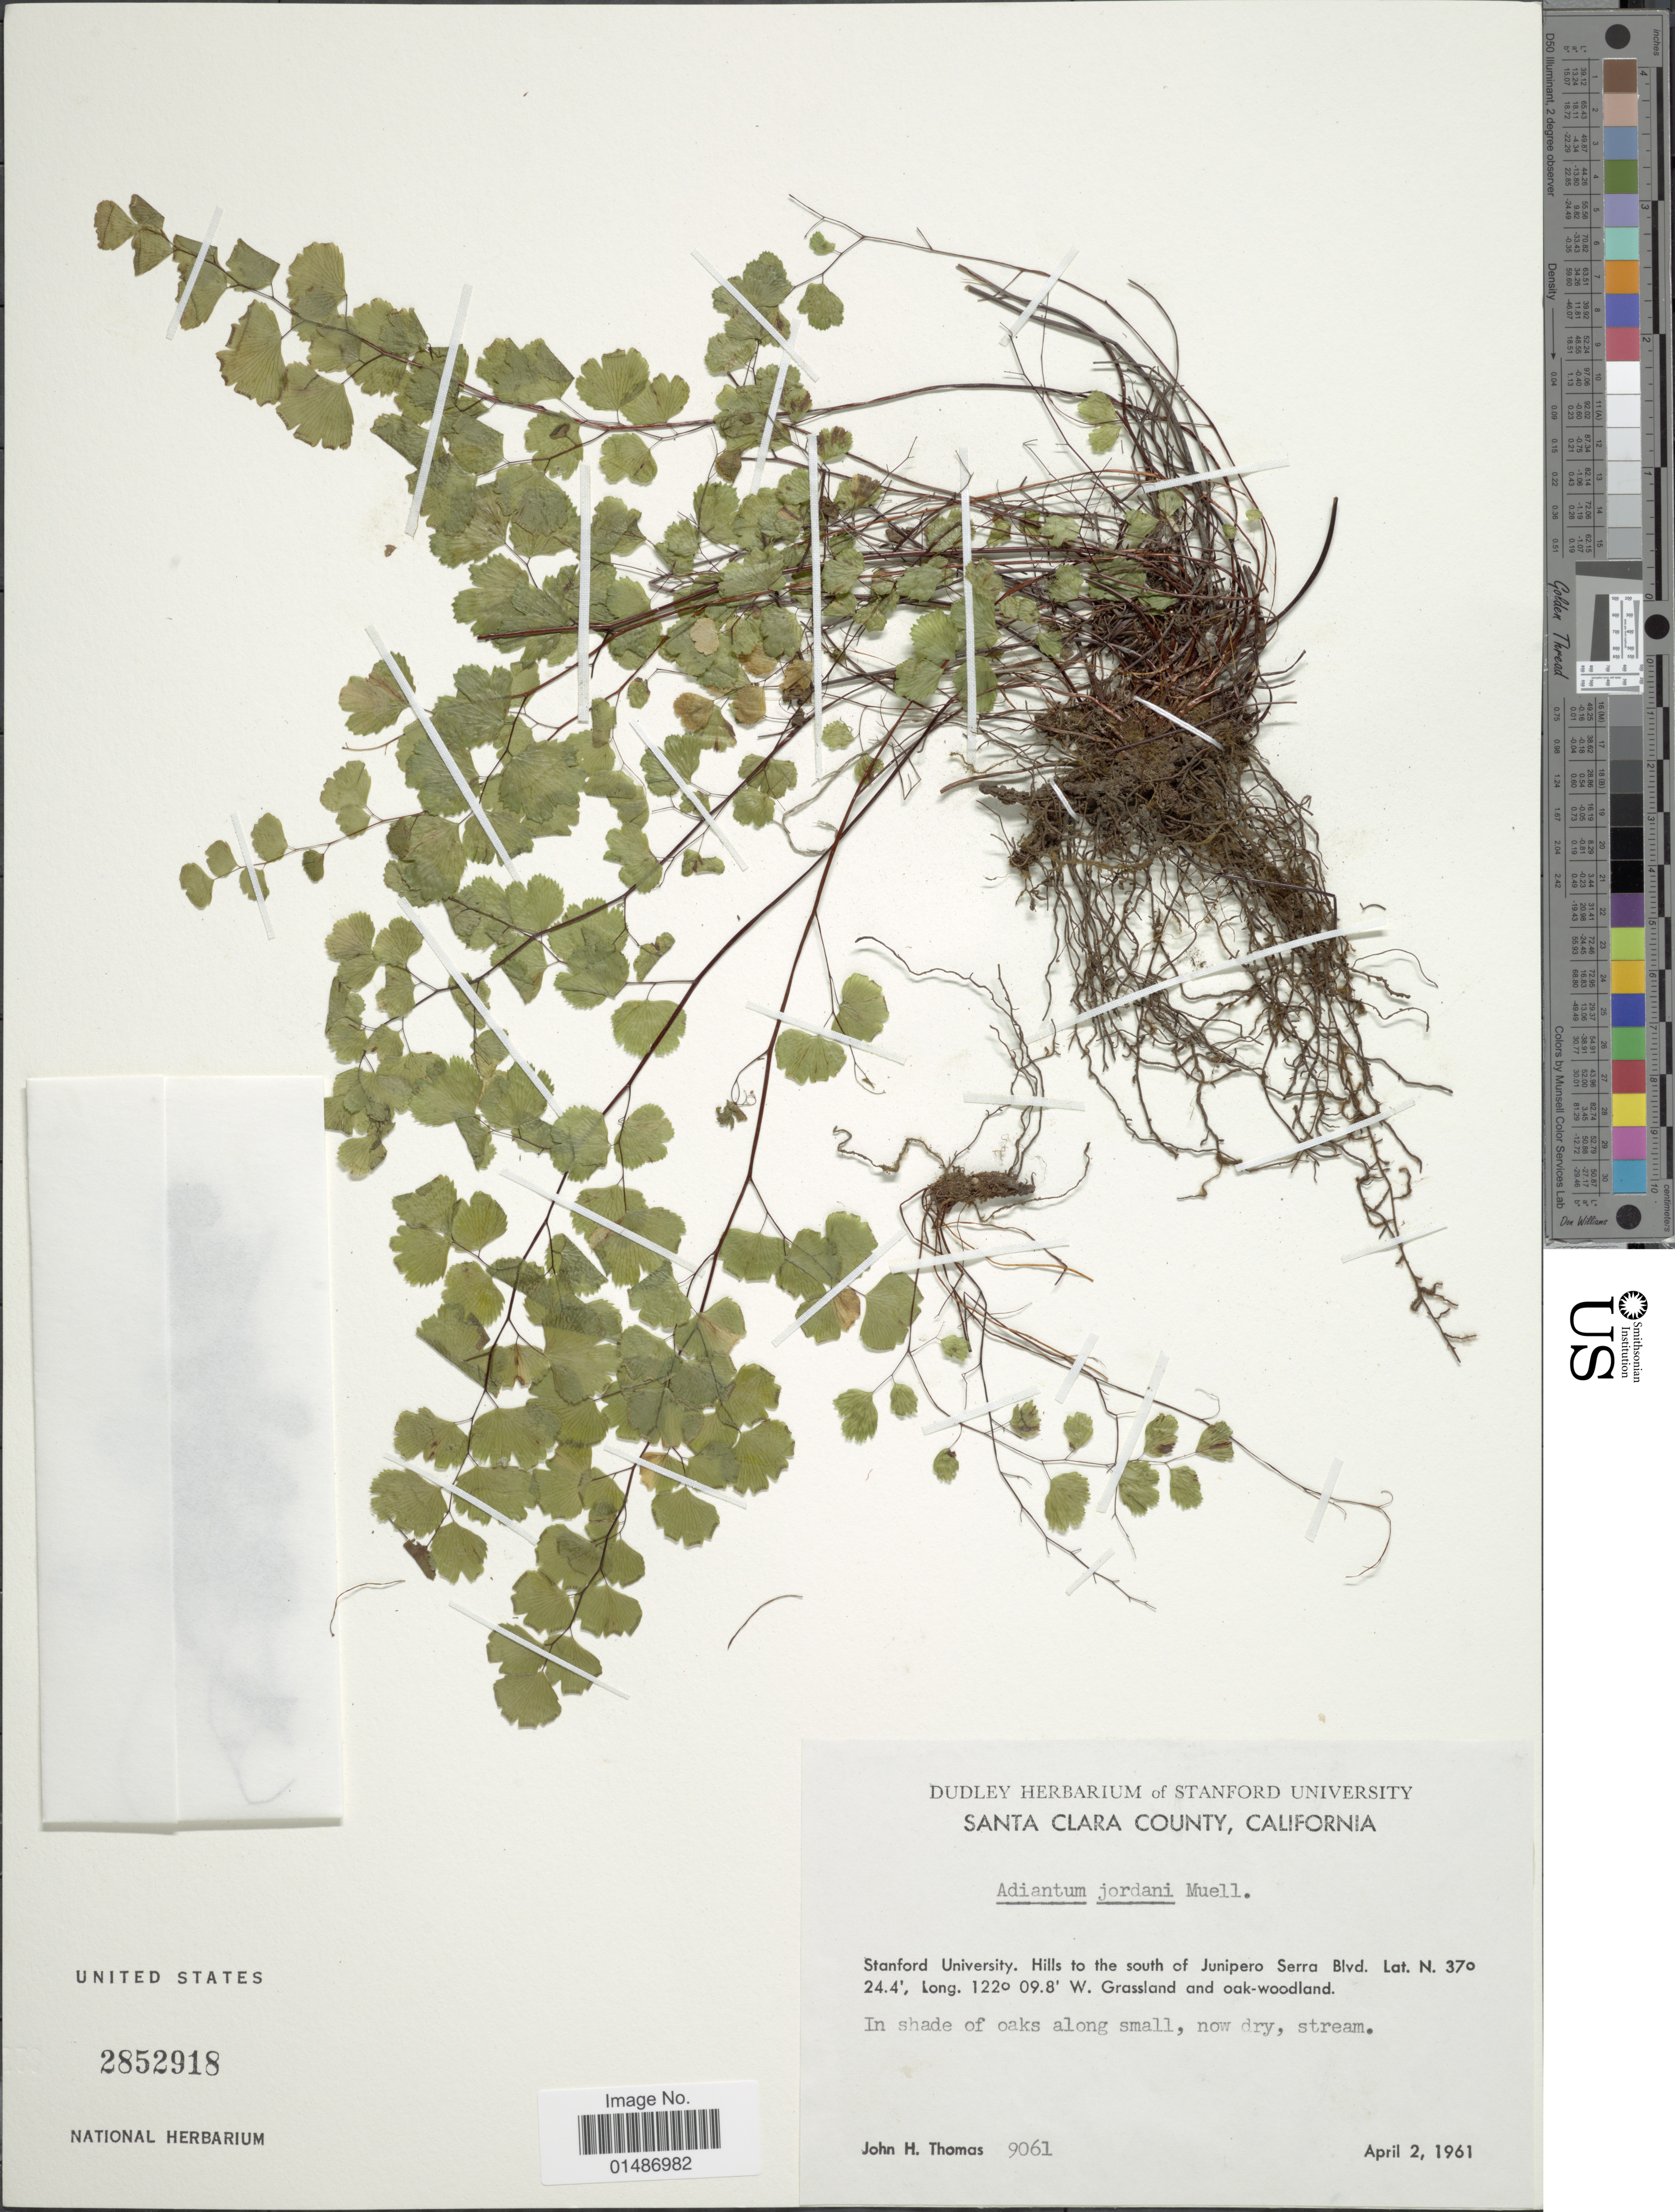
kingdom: Plantae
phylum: Tracheophyta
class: Polypodiopsida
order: Polypodiales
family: Pteridaceae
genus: Adiantum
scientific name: Adiantum jordanii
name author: C.H. Mull.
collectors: J. H. Thomas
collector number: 9061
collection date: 1961-04-02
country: United States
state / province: California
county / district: Santa Clara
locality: Santa Clara County. Stanford University. Hills to the south of Junipero Serra Blvd.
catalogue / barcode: US 2852918